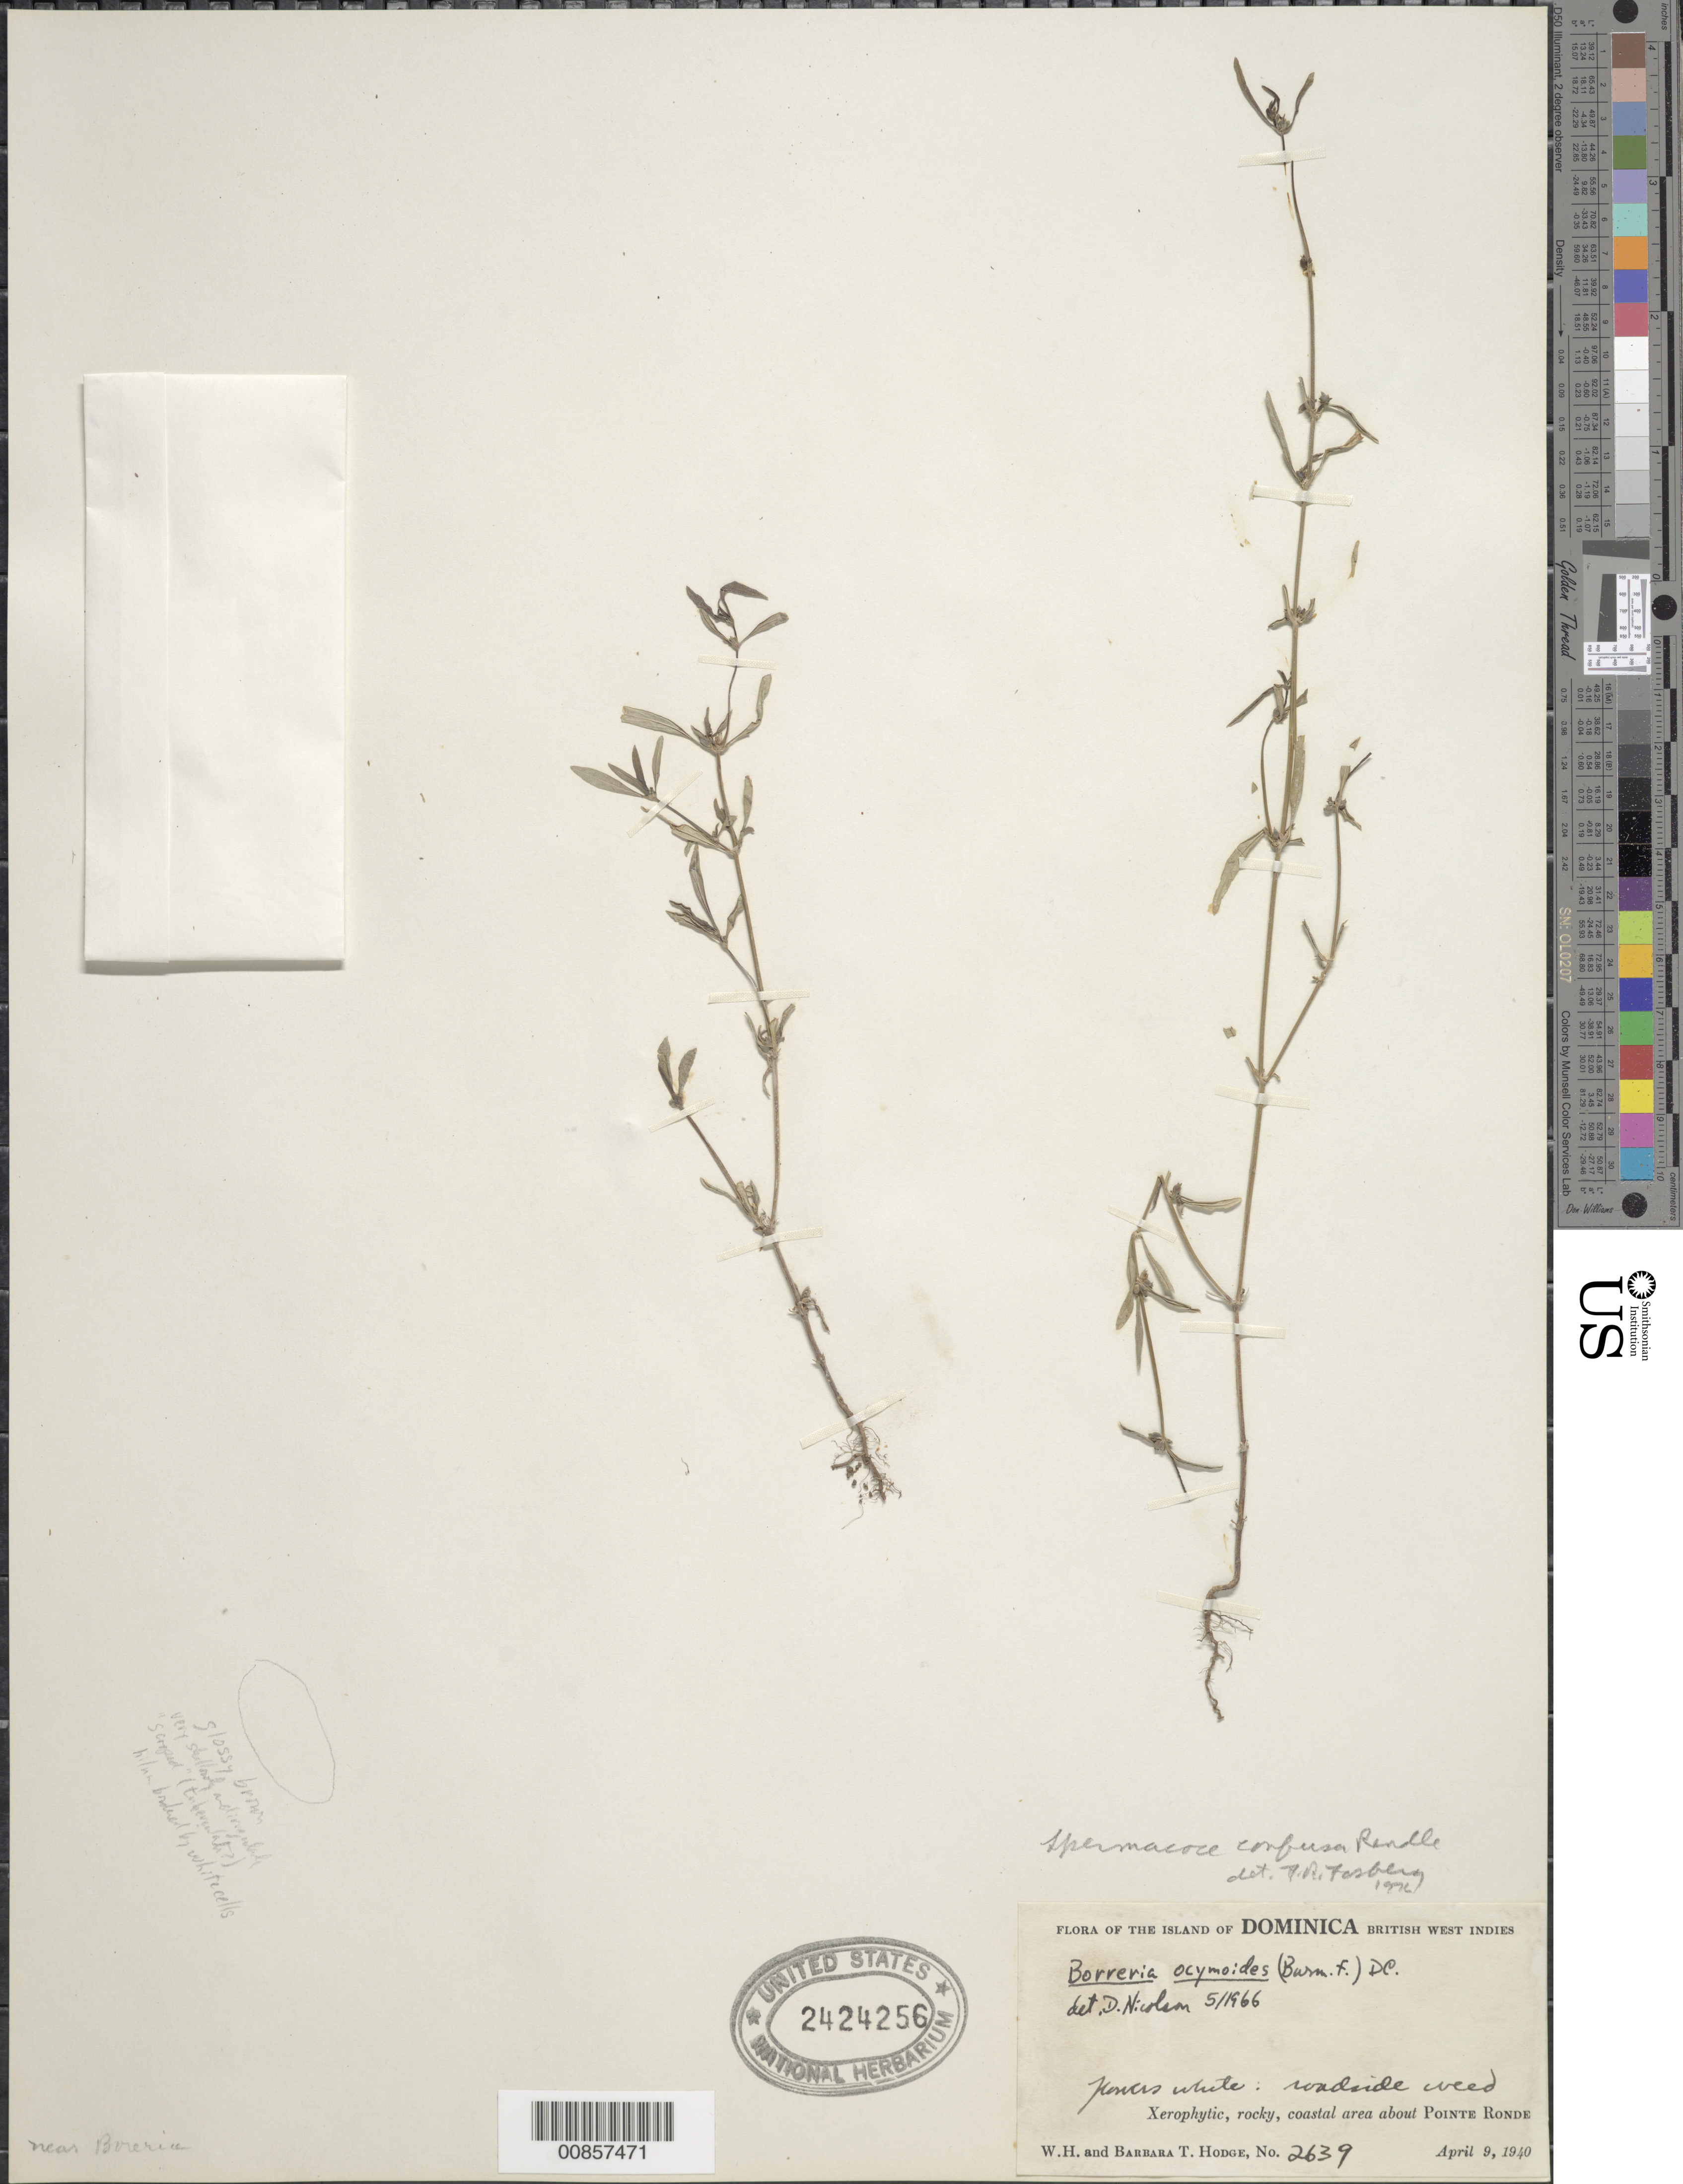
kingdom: Plantae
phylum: Tracheophyta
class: Magnoliopsida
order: Gentianales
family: Rubiaceae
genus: Spermacoce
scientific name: Spermacoce confusa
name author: Rendle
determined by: Fosberg, F. R.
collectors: W. Hodge & B. Hodge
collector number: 2639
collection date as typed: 09 Apr 1940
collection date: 1940-04-09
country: Dominica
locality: Coastal area about Pointe Ronde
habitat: Roadside; xerophytic, rocky coastal area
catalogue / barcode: US 2424256